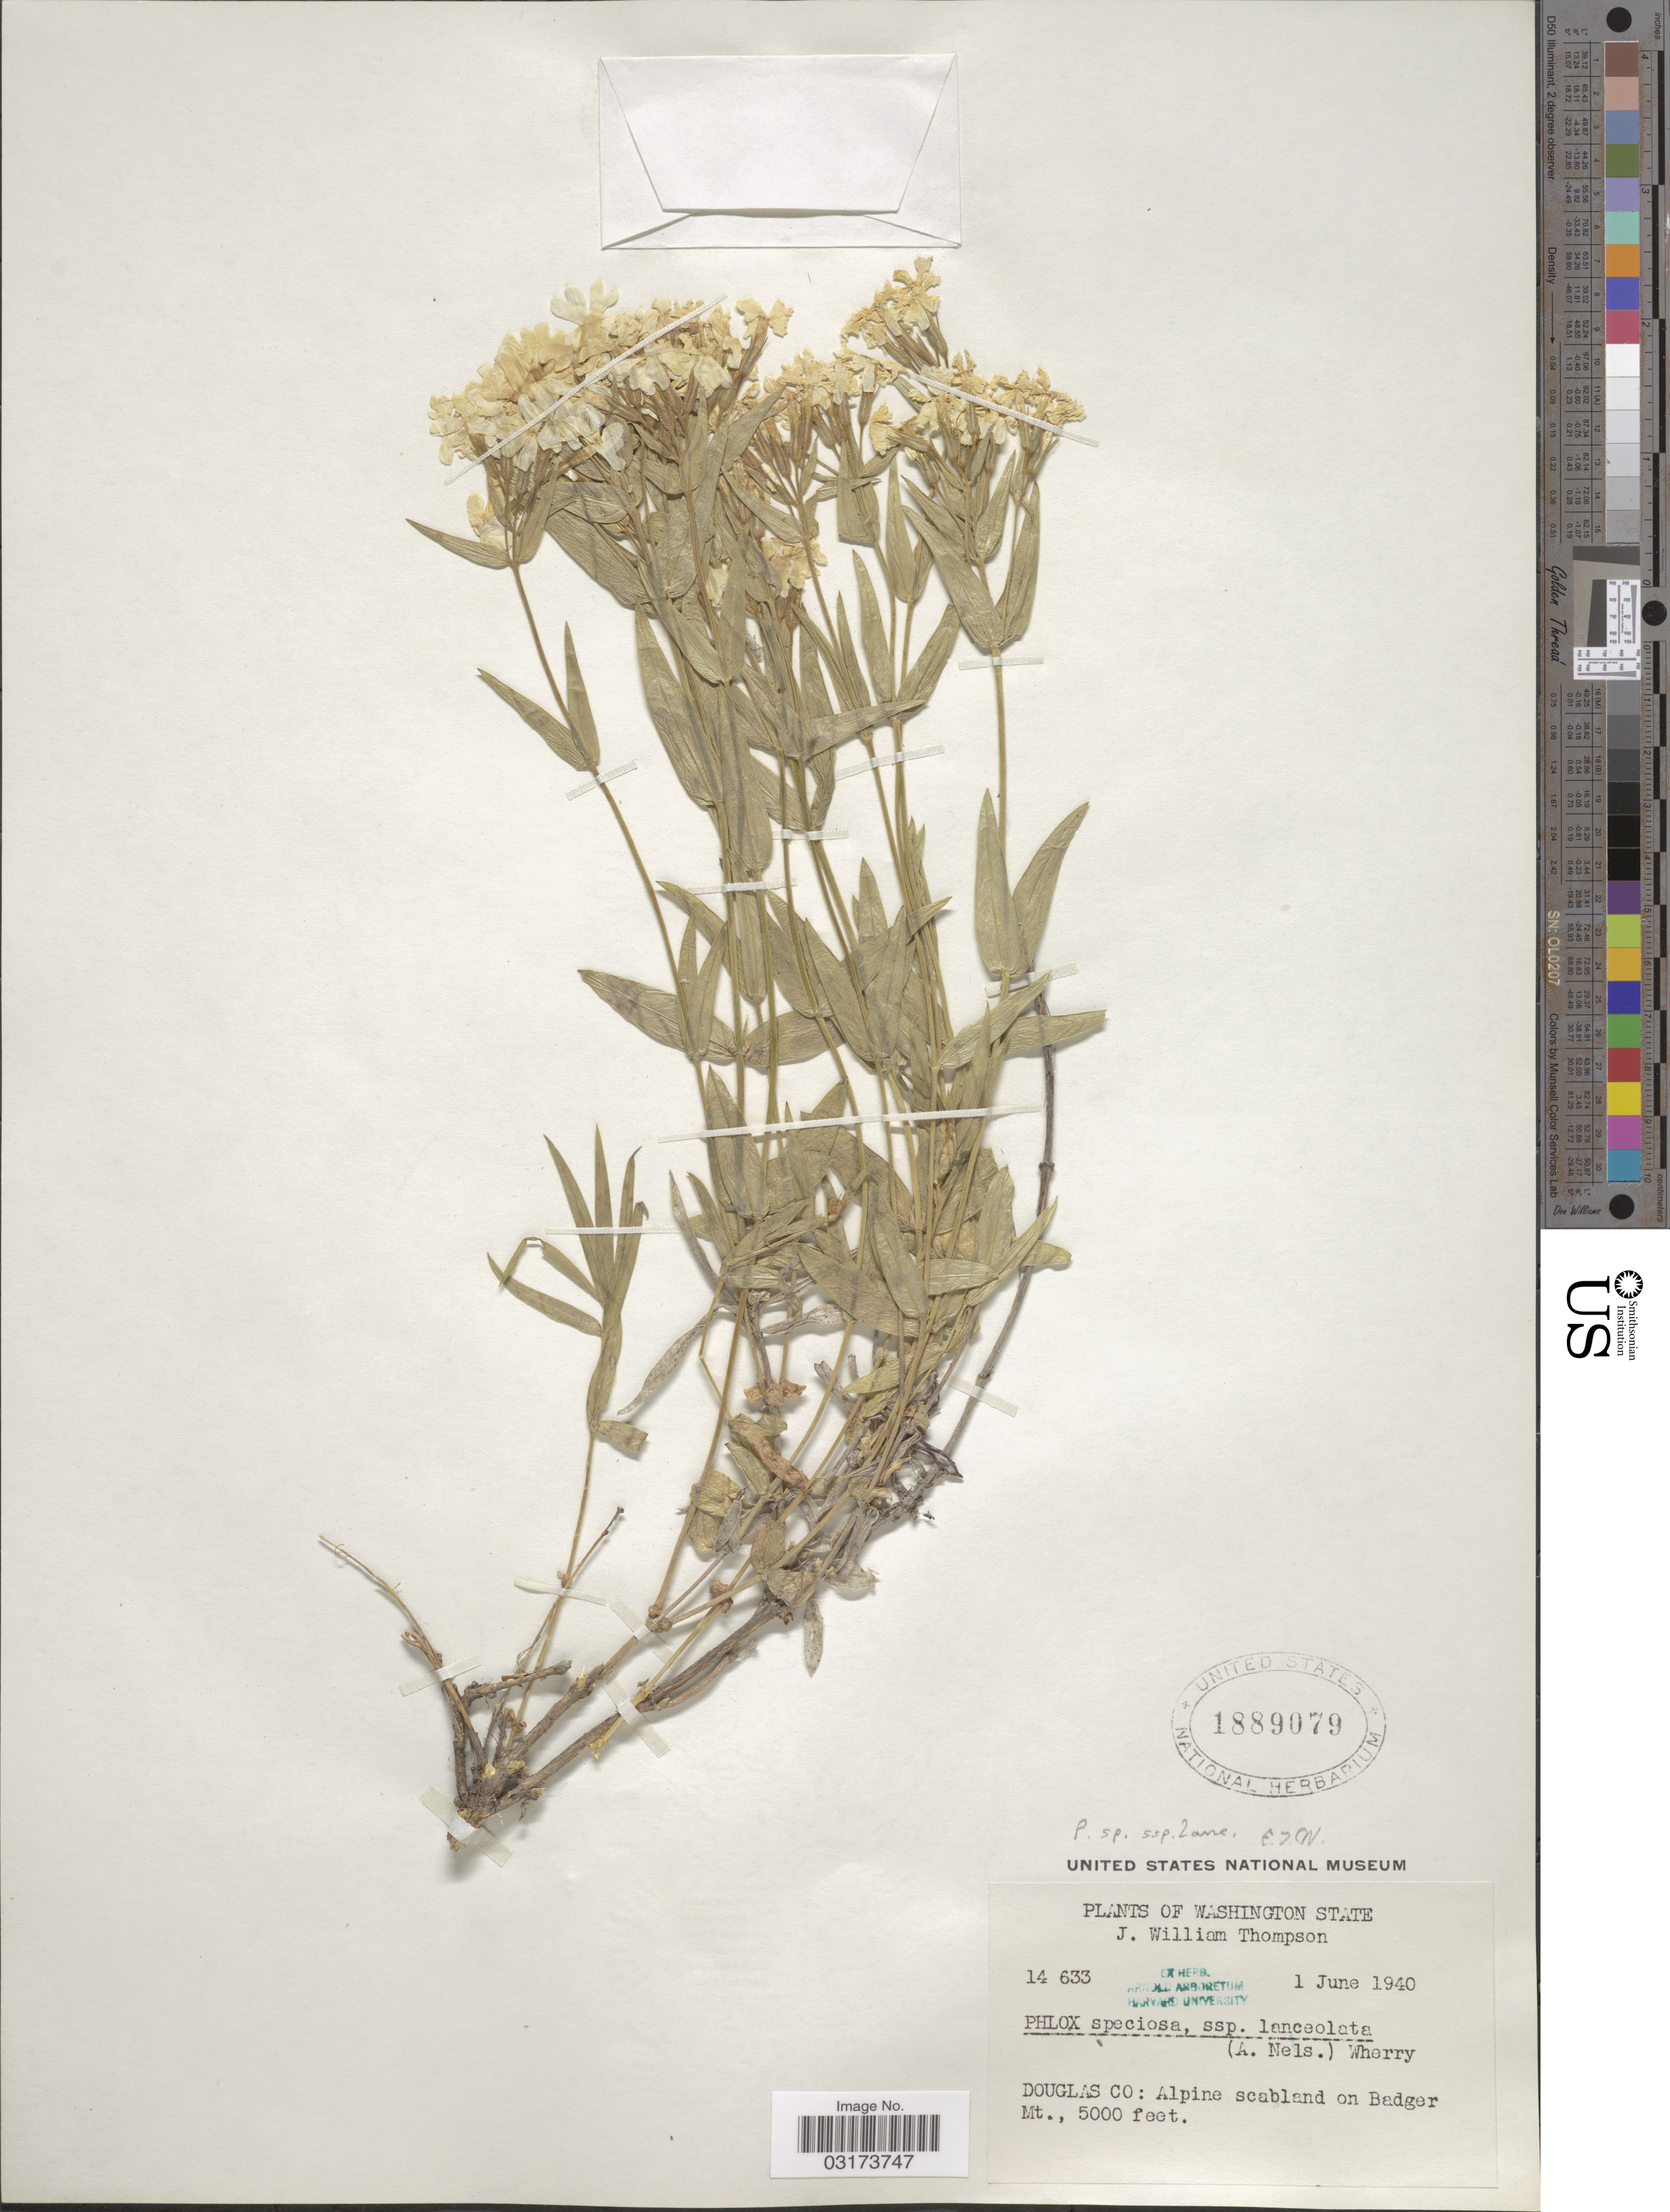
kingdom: Plantae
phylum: Tracheophyta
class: Magnoliopsida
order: Ericales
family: Polemoniaceae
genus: Phlox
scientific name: Phlox speciosa subsp. lanceolata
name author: (E.E. Nelson) Wherry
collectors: J. W. Thompson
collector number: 14633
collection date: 1940-06-01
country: United States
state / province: Washington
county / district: Douglas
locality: Douglas Co: Badger Mt.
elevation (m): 1524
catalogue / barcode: US 1889079